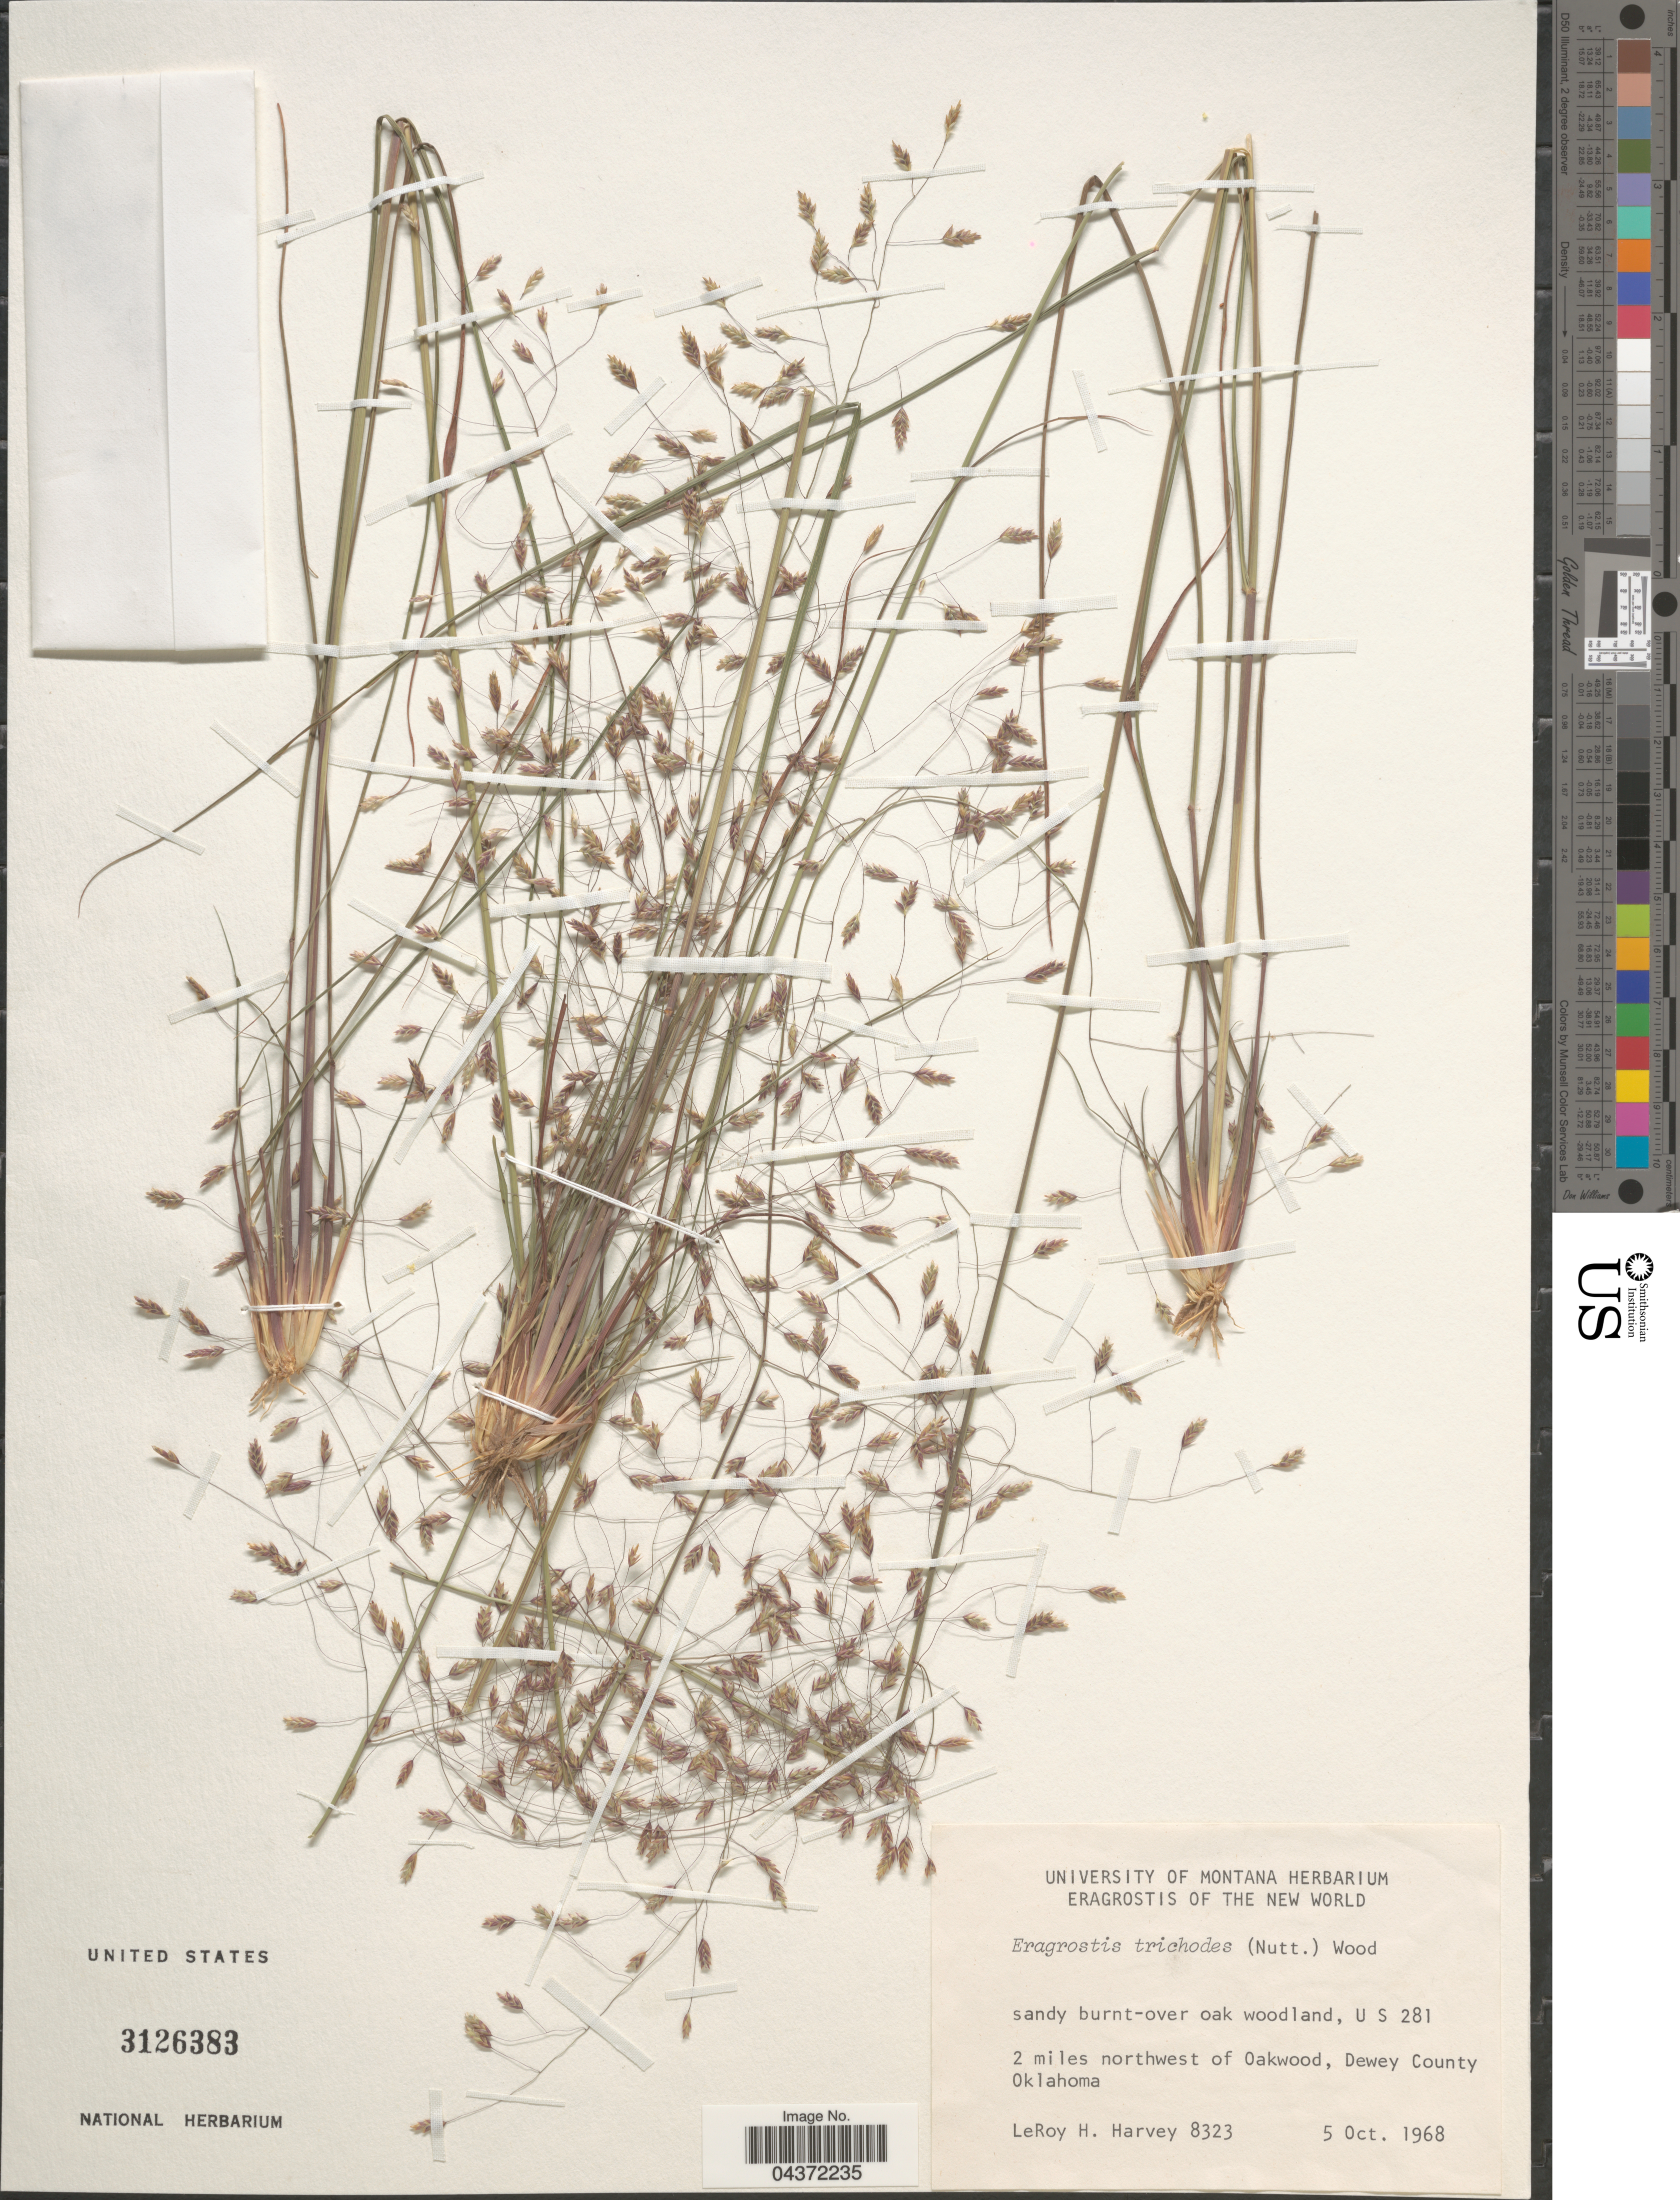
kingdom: Plantae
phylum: Tracheophyta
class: Liliopsida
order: Poales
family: Poaceae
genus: Eragrostis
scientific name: Eragrostis trichodes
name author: (Nutt.) Alph. Wood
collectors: L. H. Harvey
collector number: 8323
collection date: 1968-10-05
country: United States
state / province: Oklahoma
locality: Sandy burnt-over oak woodland, US 281. 2 miles northwest of Oakwood, Dewey County.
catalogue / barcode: US 3126383